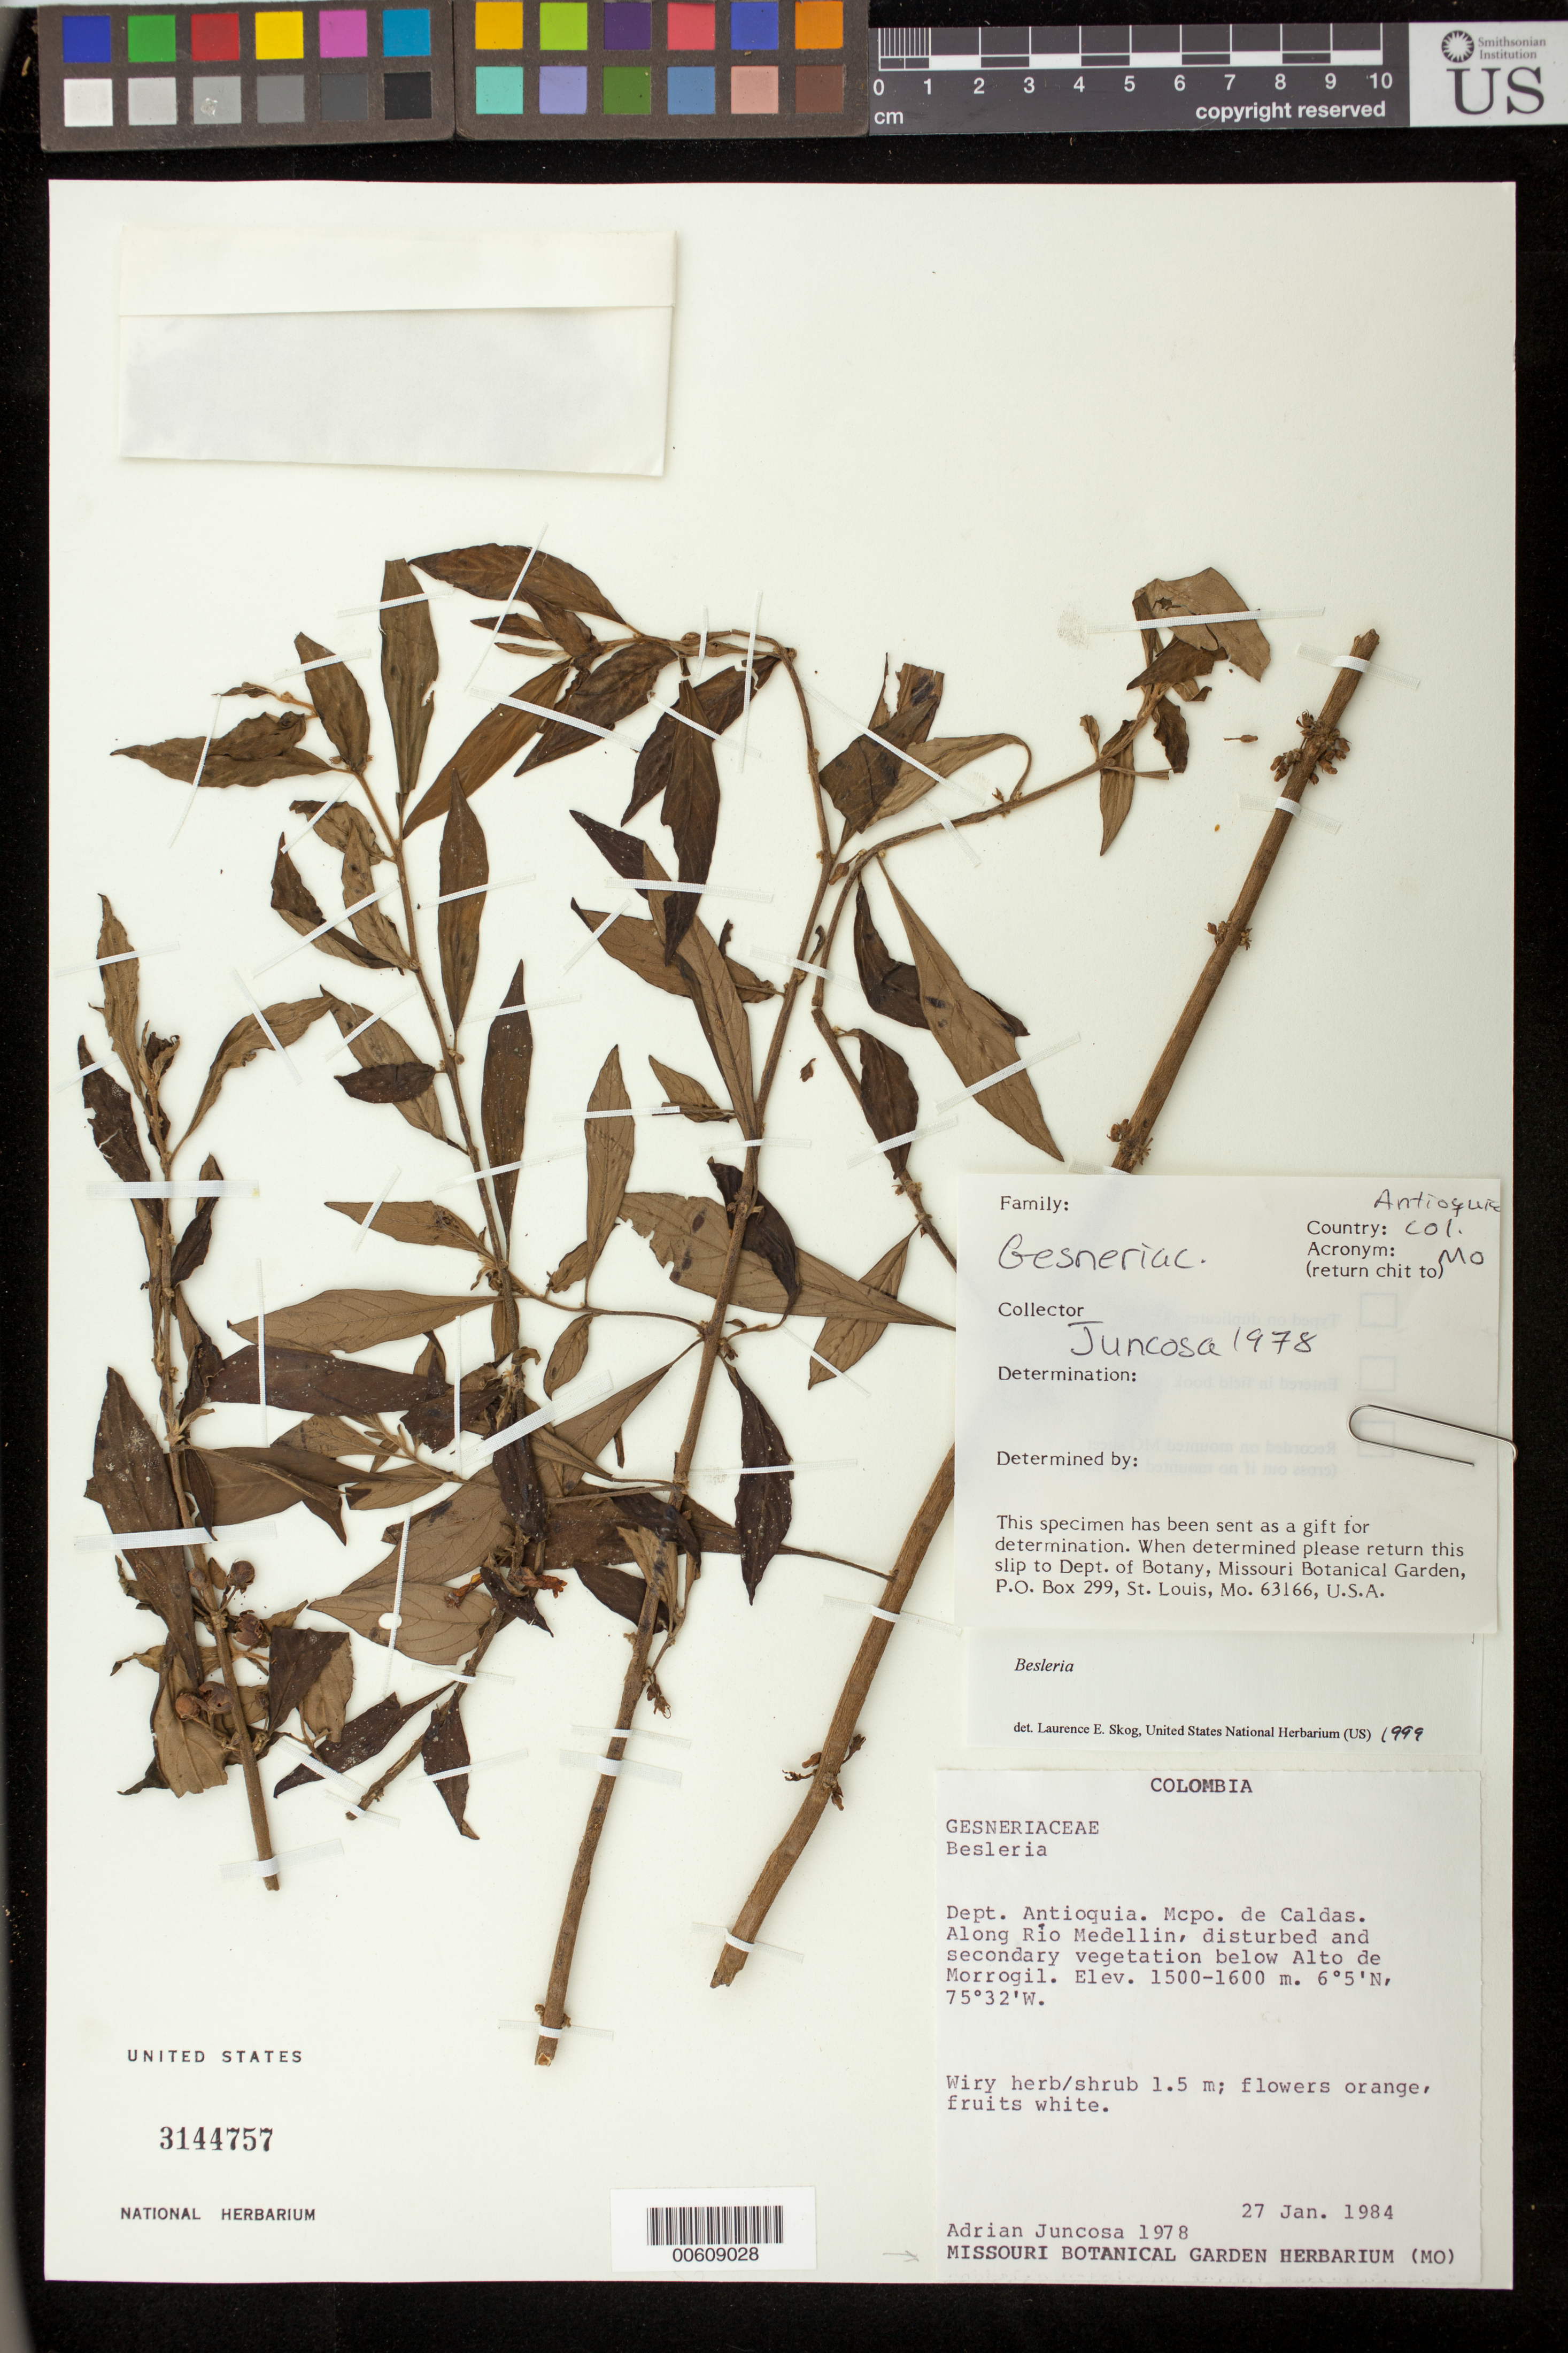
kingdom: Plantae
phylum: Tracheophyta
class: Magnoliopsida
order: Lamiales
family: Gesneriaceae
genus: Besleria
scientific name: Besleria sp.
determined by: Skog, Laurence E.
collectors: A. Juncosa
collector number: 1978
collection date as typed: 27 Jan 1984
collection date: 1984-01-27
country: Colombia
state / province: Antioquia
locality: Mpio. de Caldas, along Río Medellin, below Alto de Morrogil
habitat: Disturbed and secondary vegetation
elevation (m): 1500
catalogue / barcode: US 3144757